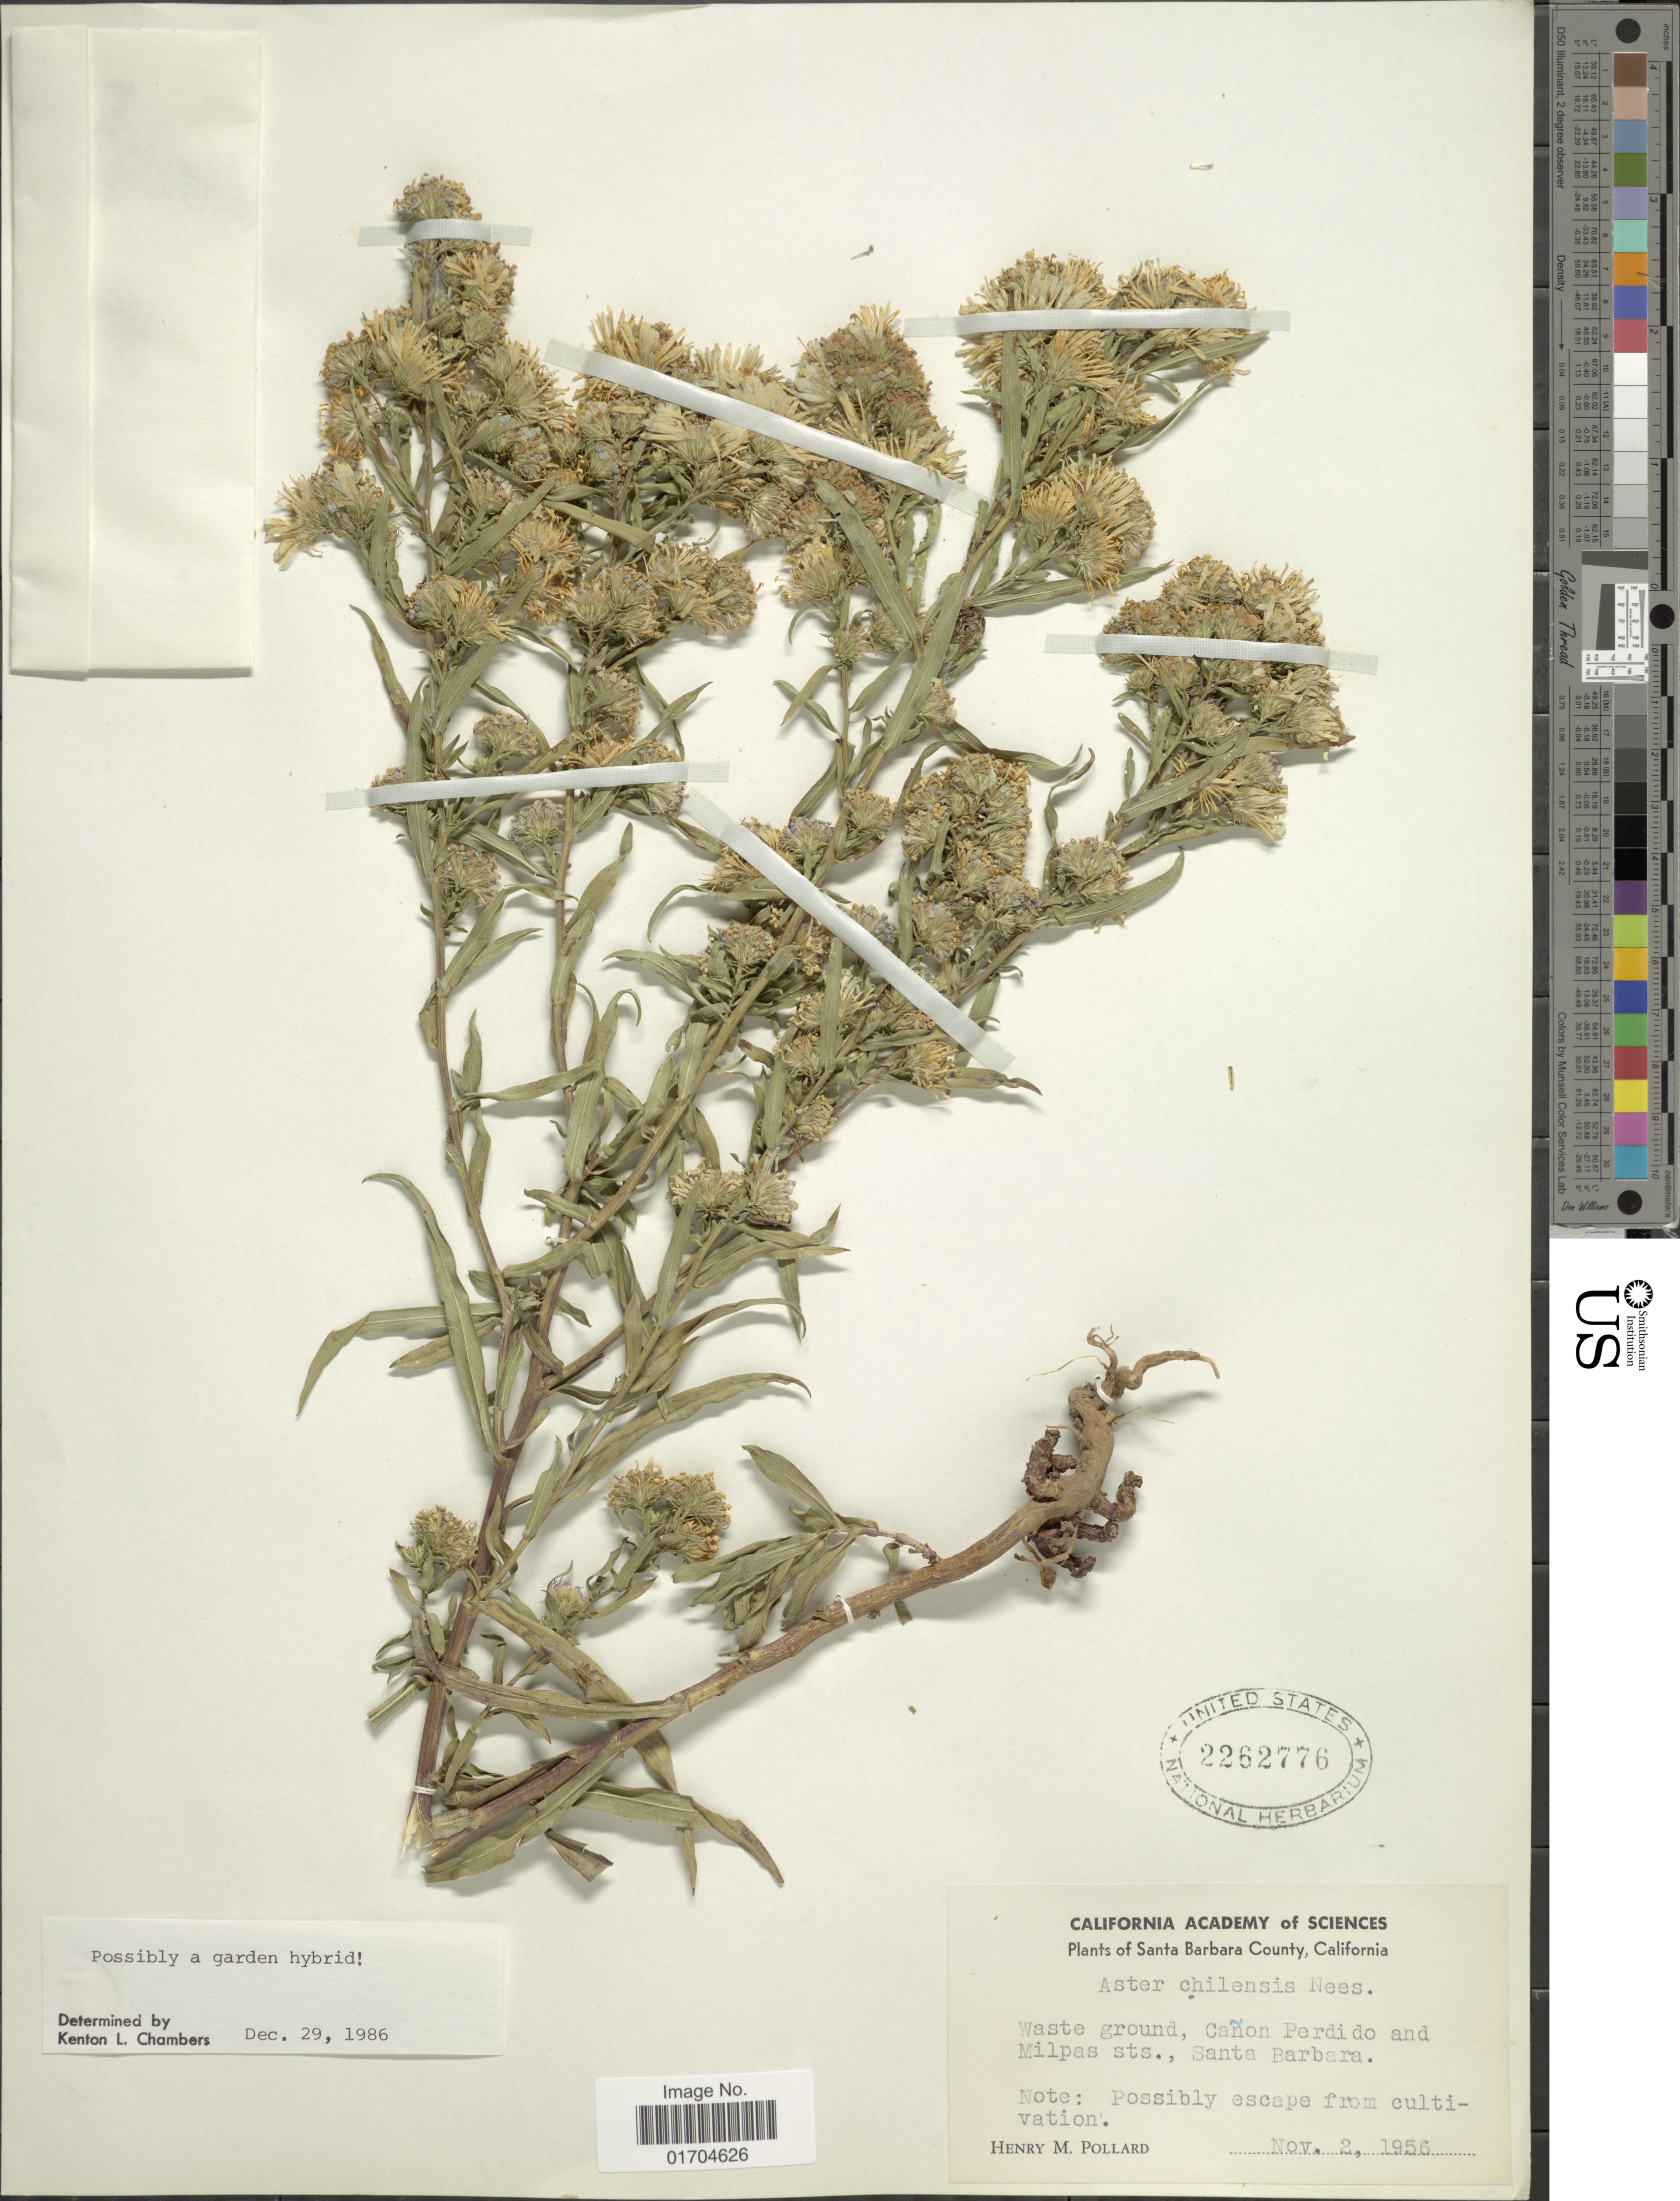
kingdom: Plantae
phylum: Tracheophyta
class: Magnoliopsida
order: Asterales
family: Asteraceae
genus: Symphyotrichum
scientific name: Symphyotrichum sp.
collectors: H. M. Pollard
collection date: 1956-11-02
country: United States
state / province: California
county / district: Santa Barbara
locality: Santa Barbara County. Canon Perdido and Milpas sts., Santa Barbara.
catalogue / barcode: US 2262776